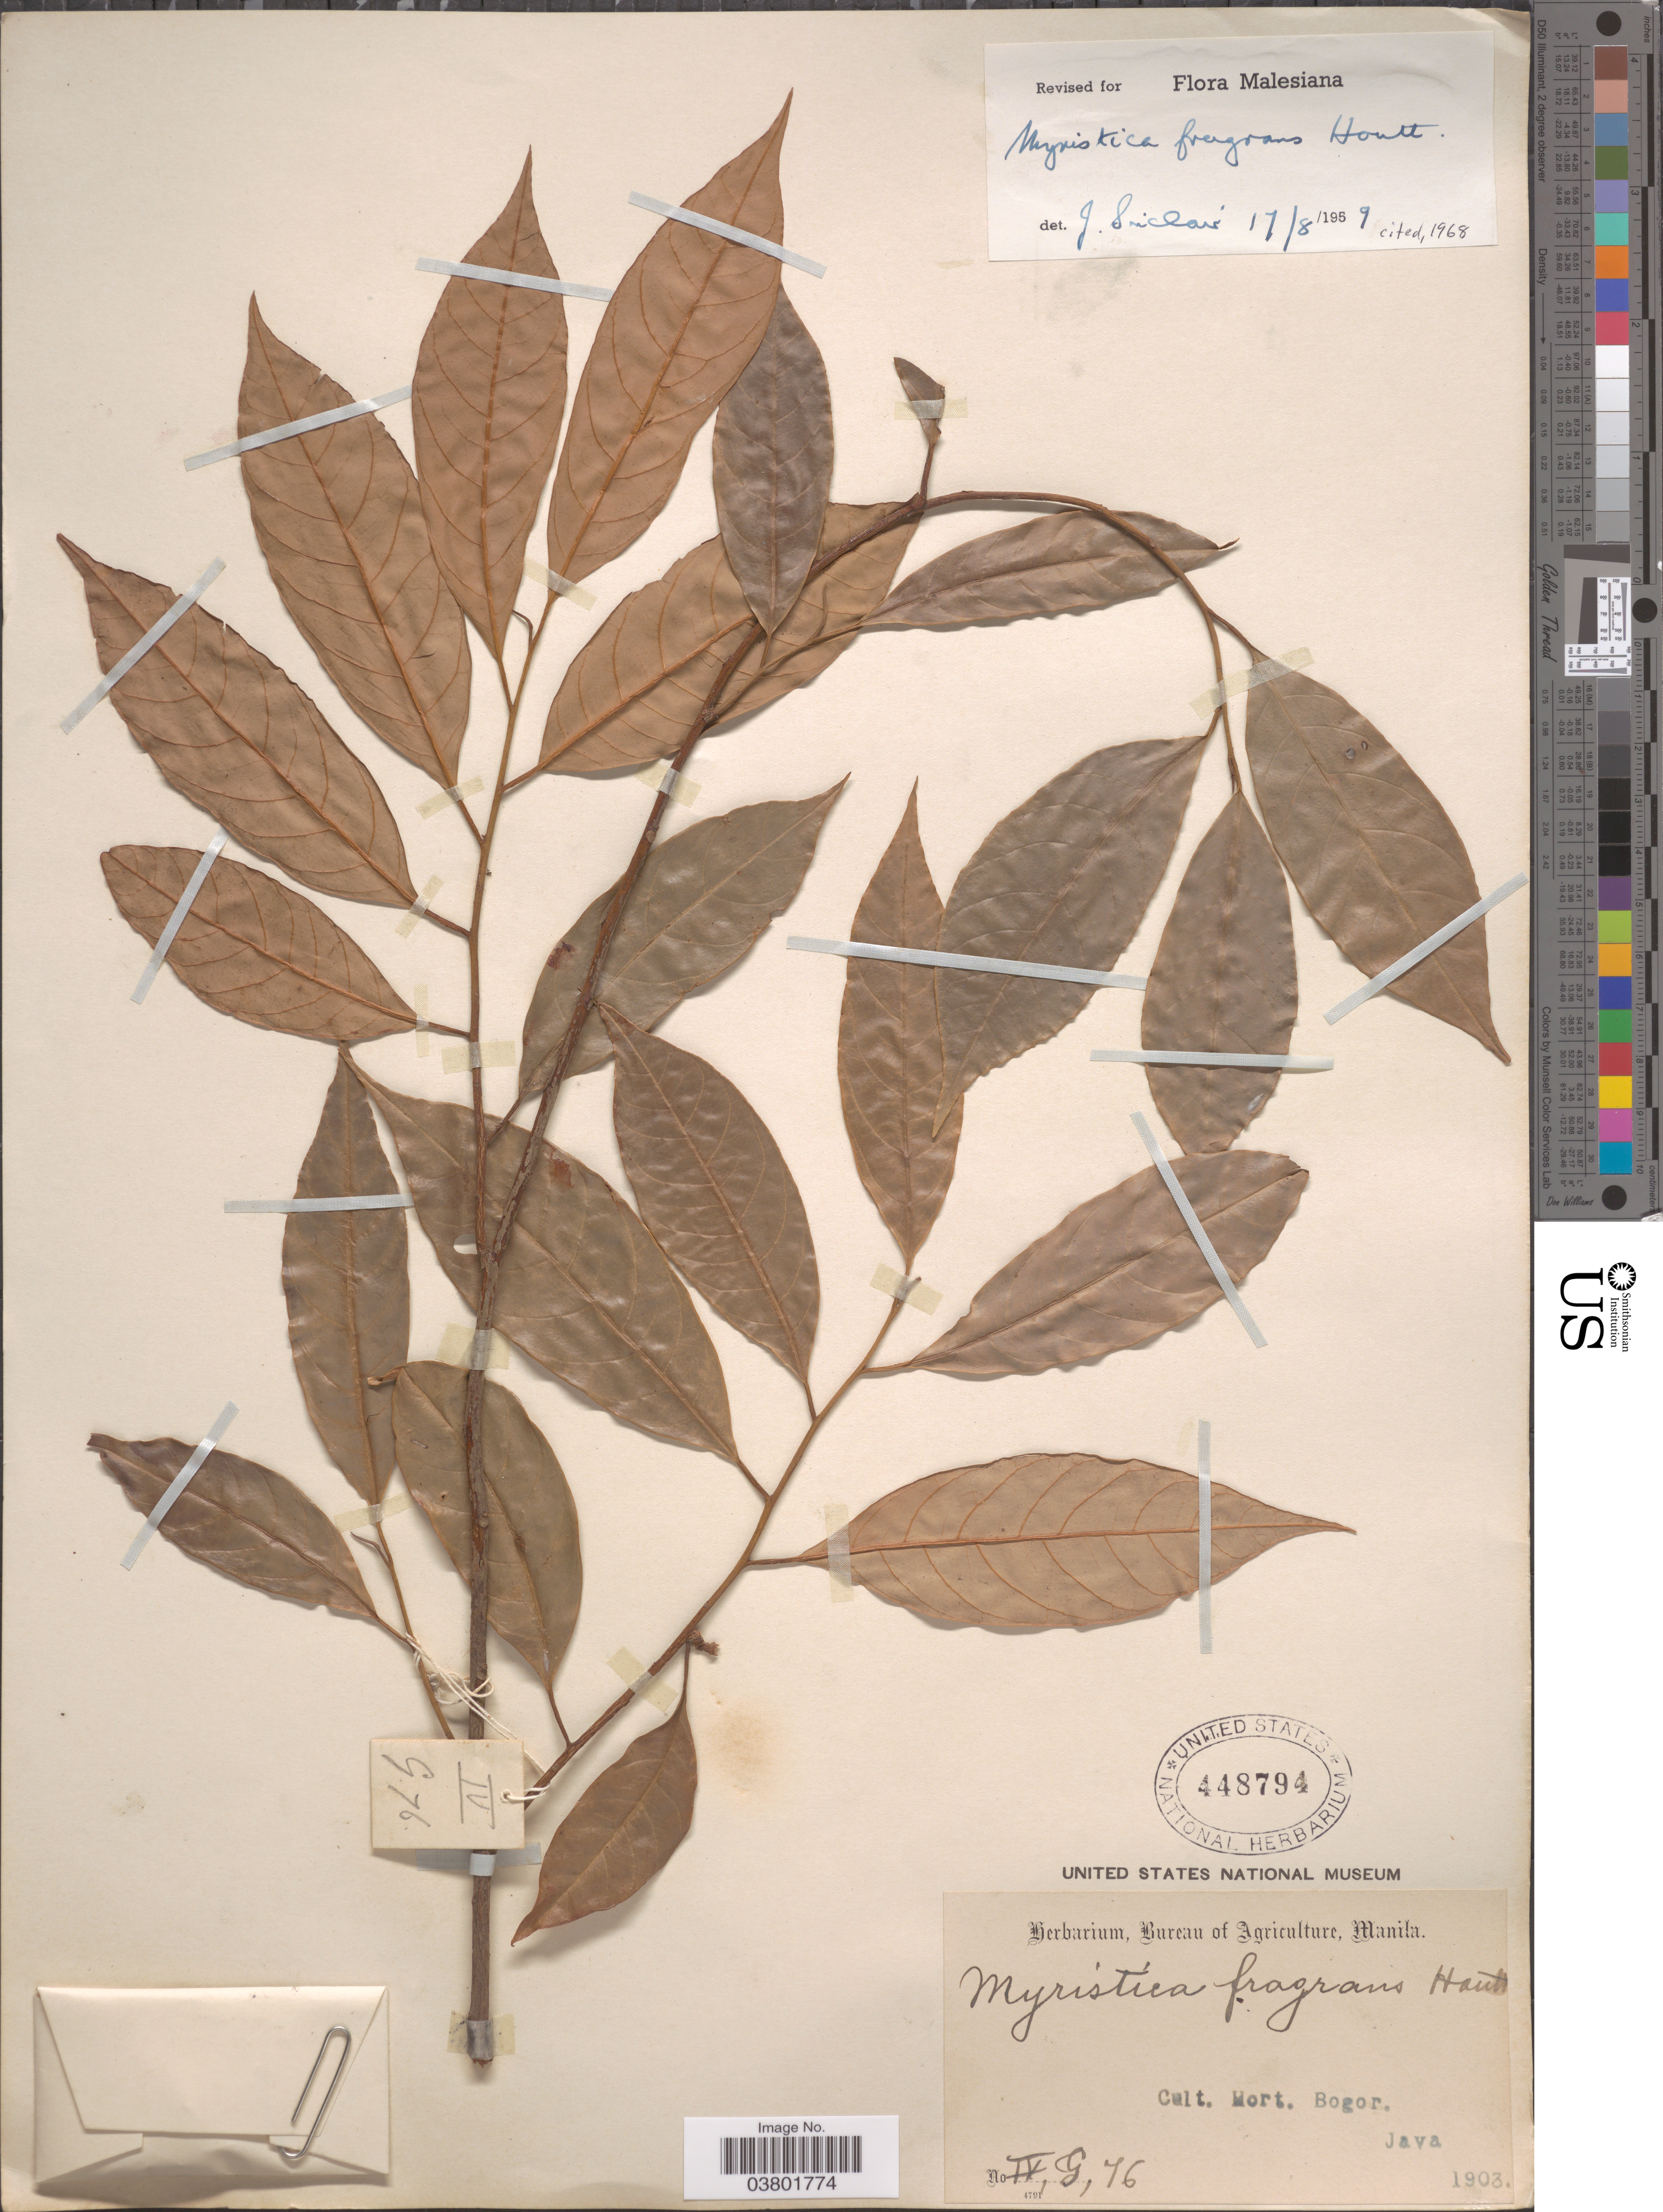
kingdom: Plantae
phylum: Tracheophyta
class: Magnoliopsida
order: Magnoliales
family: Myristicaceae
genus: Myristica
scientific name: Myristica fragrans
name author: Houtt.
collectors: Ex herb. Bureau of Agriculture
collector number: IV,G,76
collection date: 1903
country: Indonesia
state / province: Java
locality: Cult. Hort. Bogor.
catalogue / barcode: US 448794